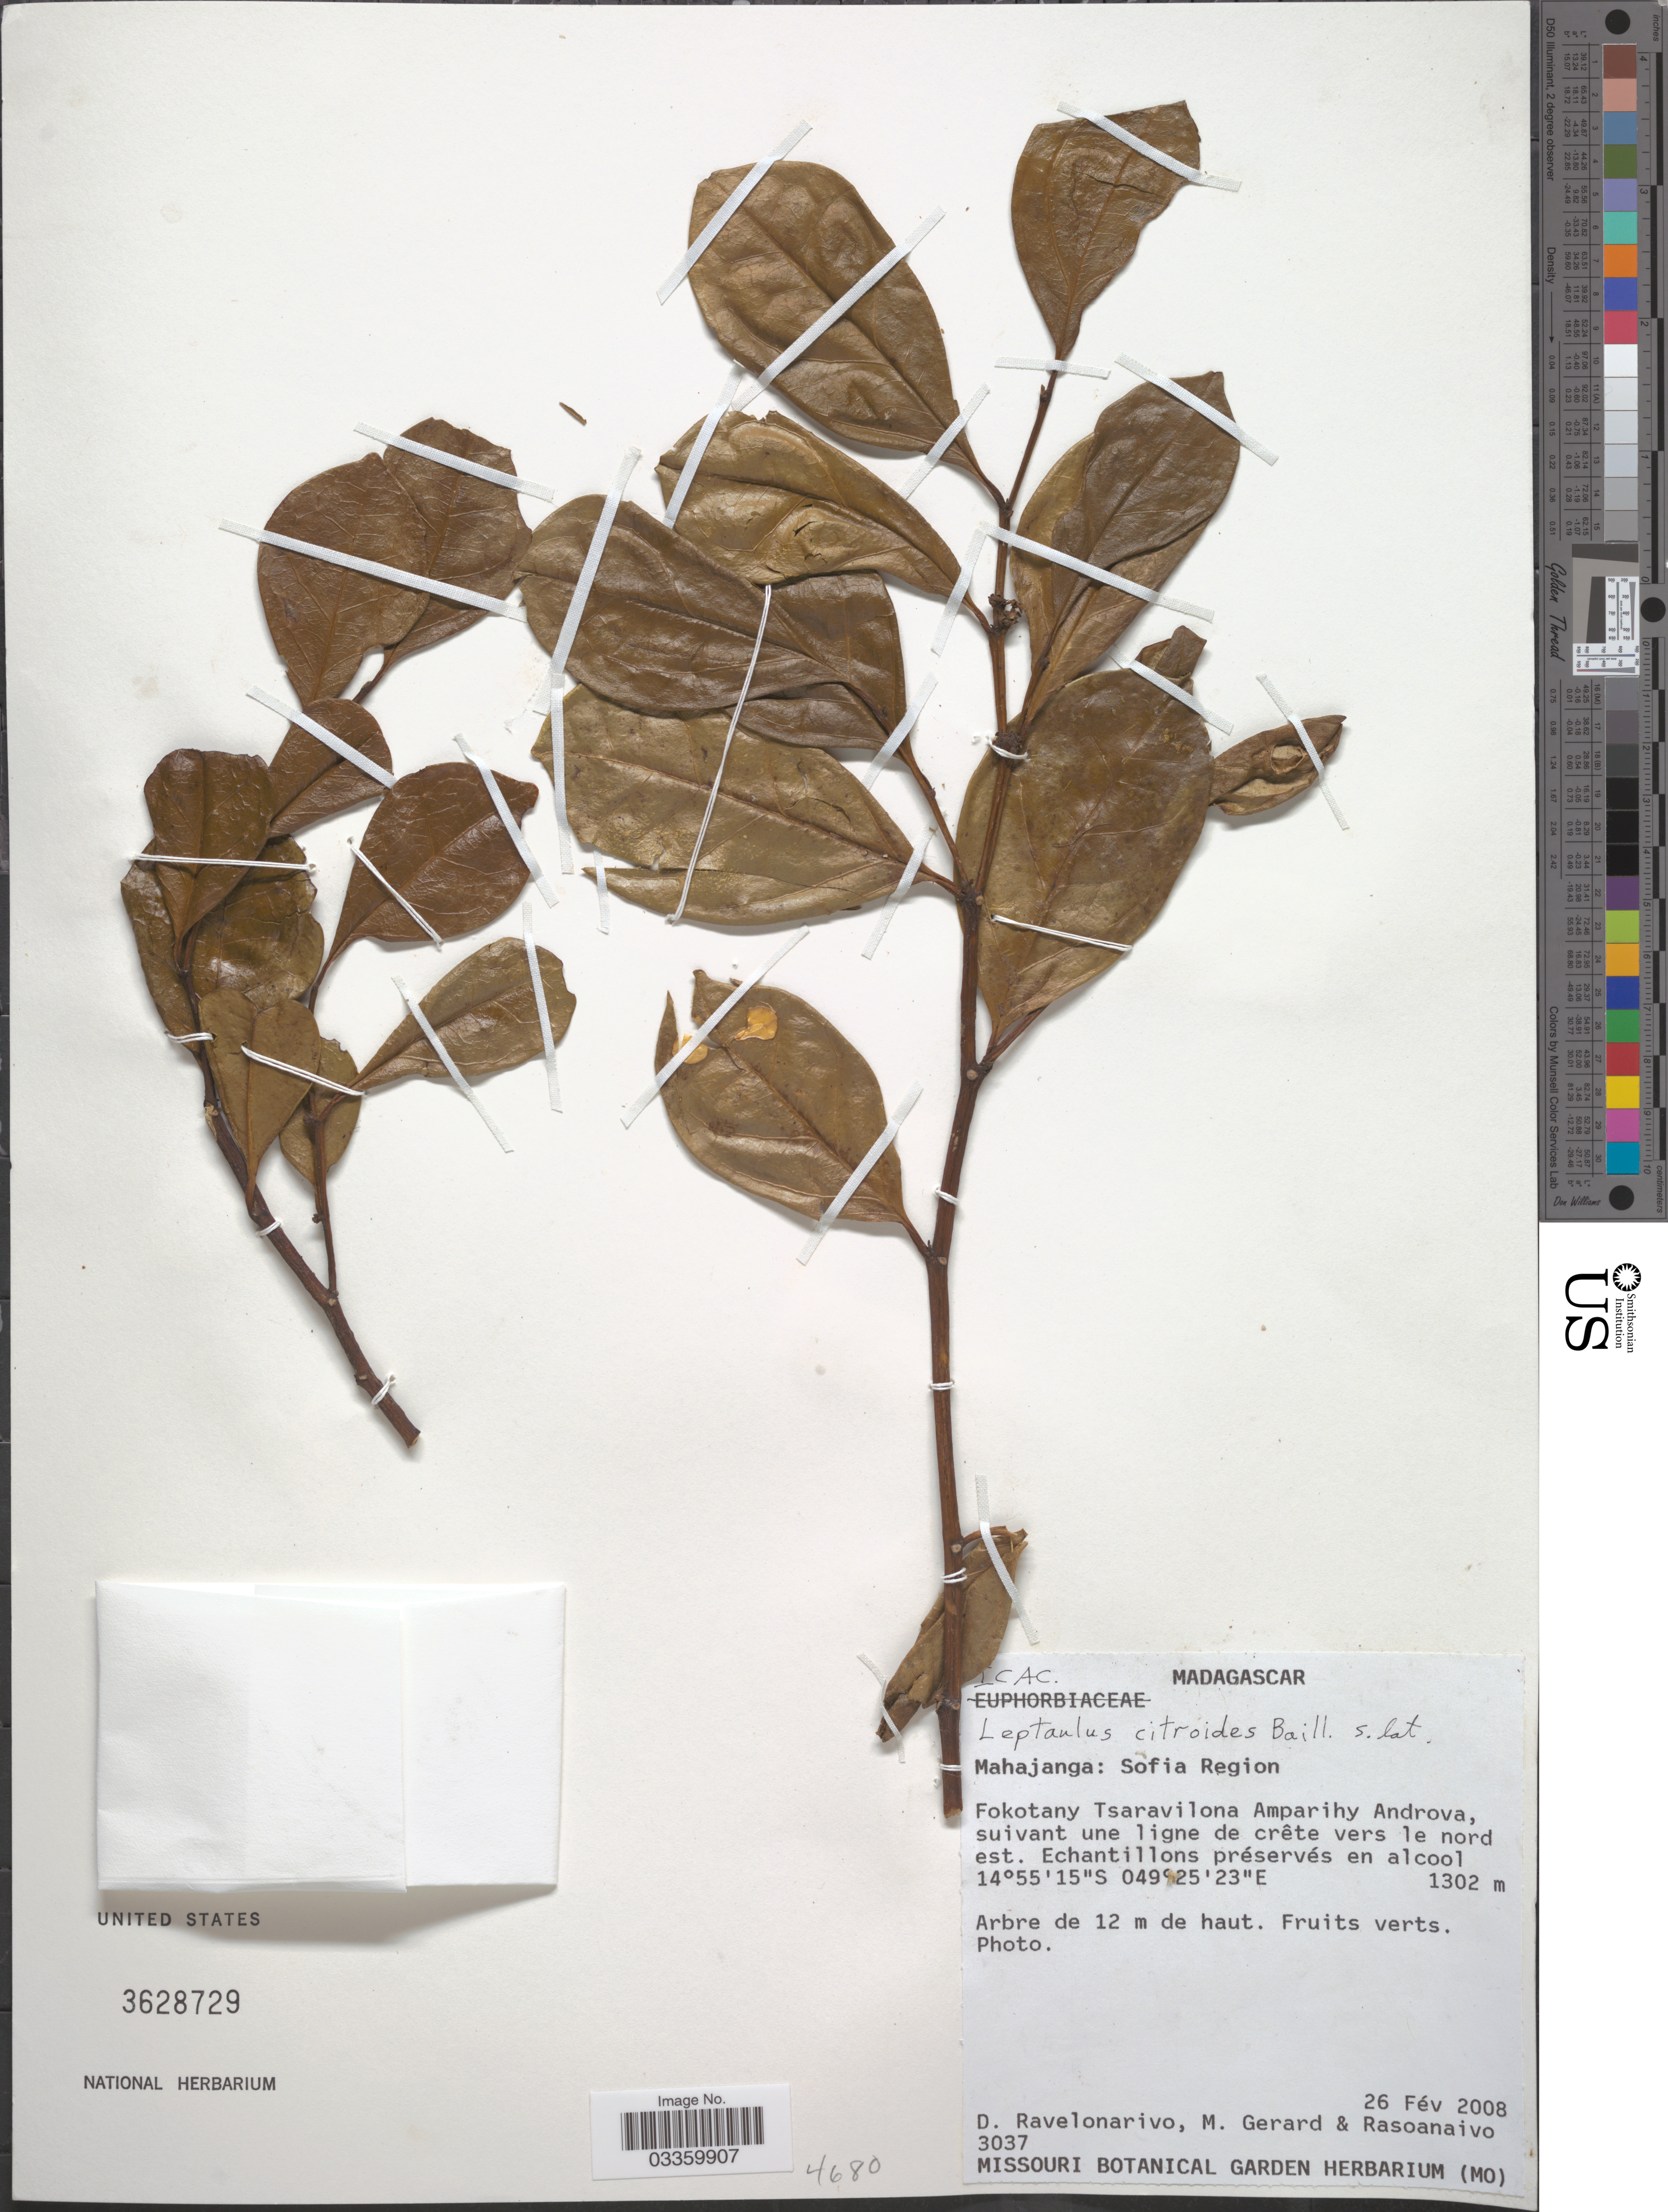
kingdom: Plantae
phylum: Tracheophyta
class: Magnoliopsida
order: Cardiopteridales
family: Cardiopteridaceae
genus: Leptaulus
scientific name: Leptaulus citroides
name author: Baill.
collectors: D. Ravelonarivo, M. Gerard & Rasoanaivo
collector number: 3037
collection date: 2008-02-26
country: Madagascar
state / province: Sofia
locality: Sofia Region. Fokotany Tsaravilona Amparihy Androva, suivant une ligne de crête vers le nord est. Echantillons préservés en alcool.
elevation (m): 1302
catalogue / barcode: US 3628729